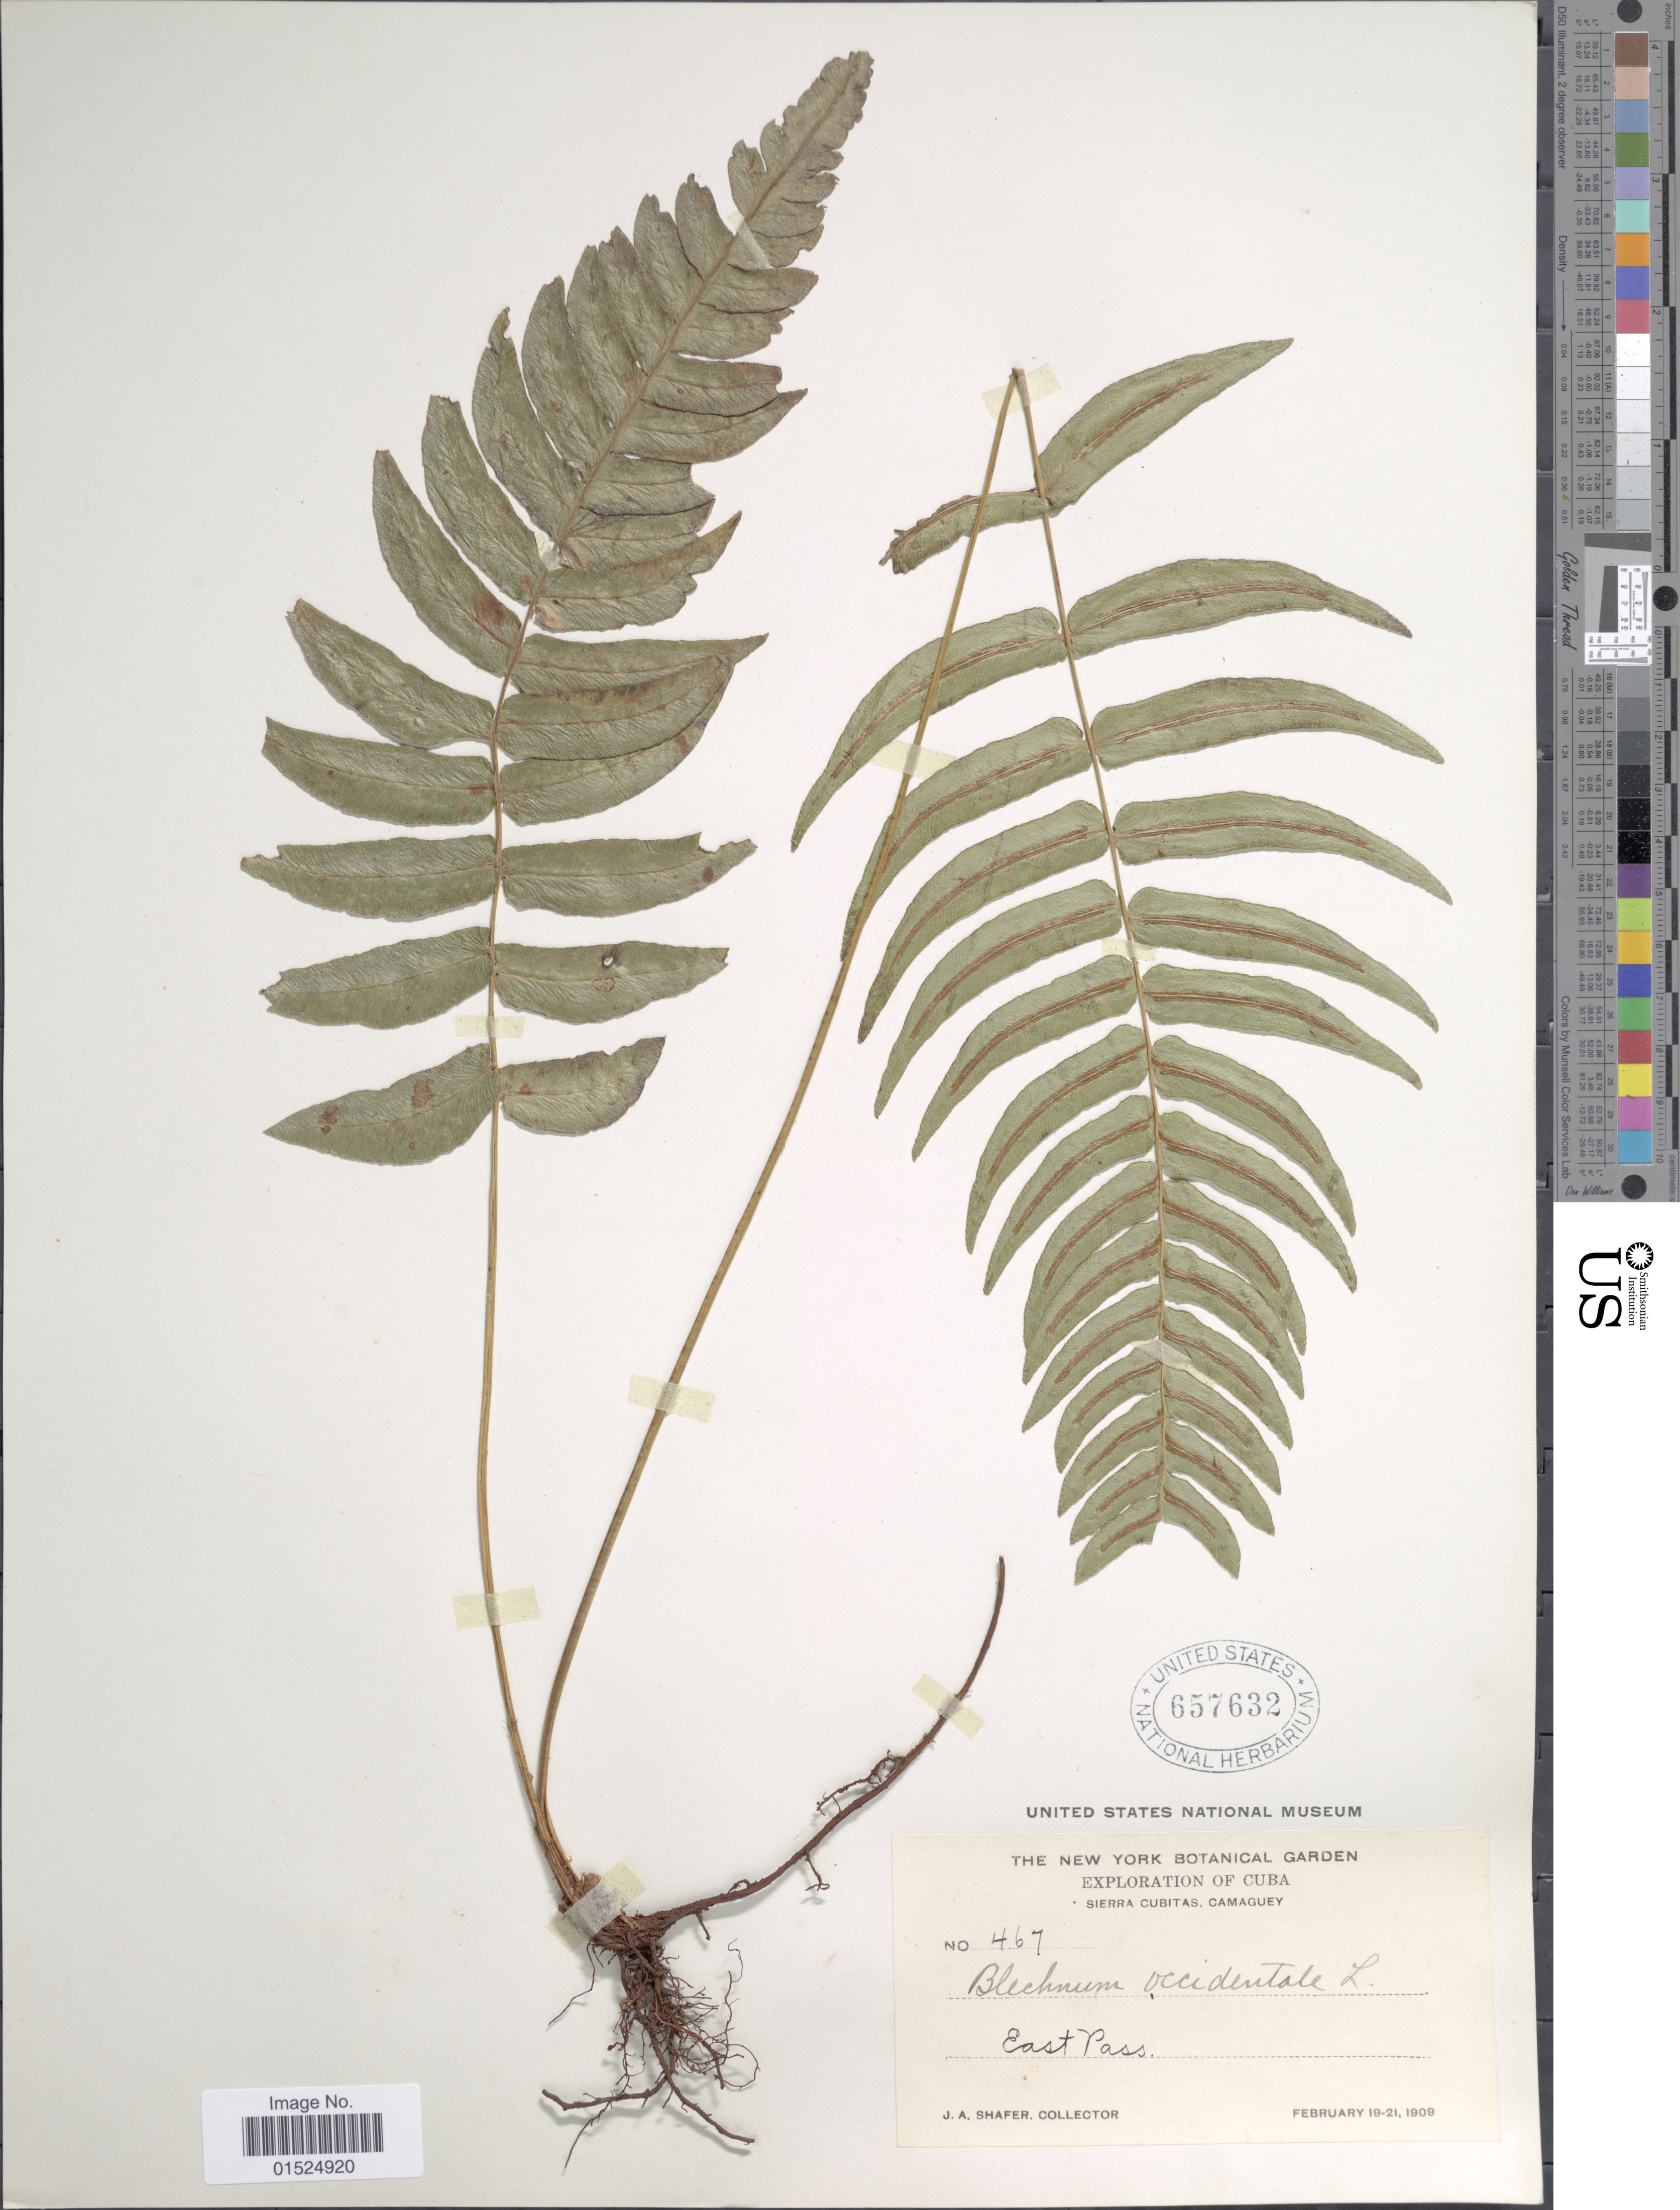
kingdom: Plantae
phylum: Tracheophyta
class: Polypodiopsida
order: Polypodiales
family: Blechnaceae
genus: Blechnum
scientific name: Blechnum occidentale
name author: L.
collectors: J. A. Shafer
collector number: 467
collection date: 1909-01-19/1909-02-21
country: Cuba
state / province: Camagüey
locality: Sierra Cubitas, East Pass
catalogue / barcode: US 657632